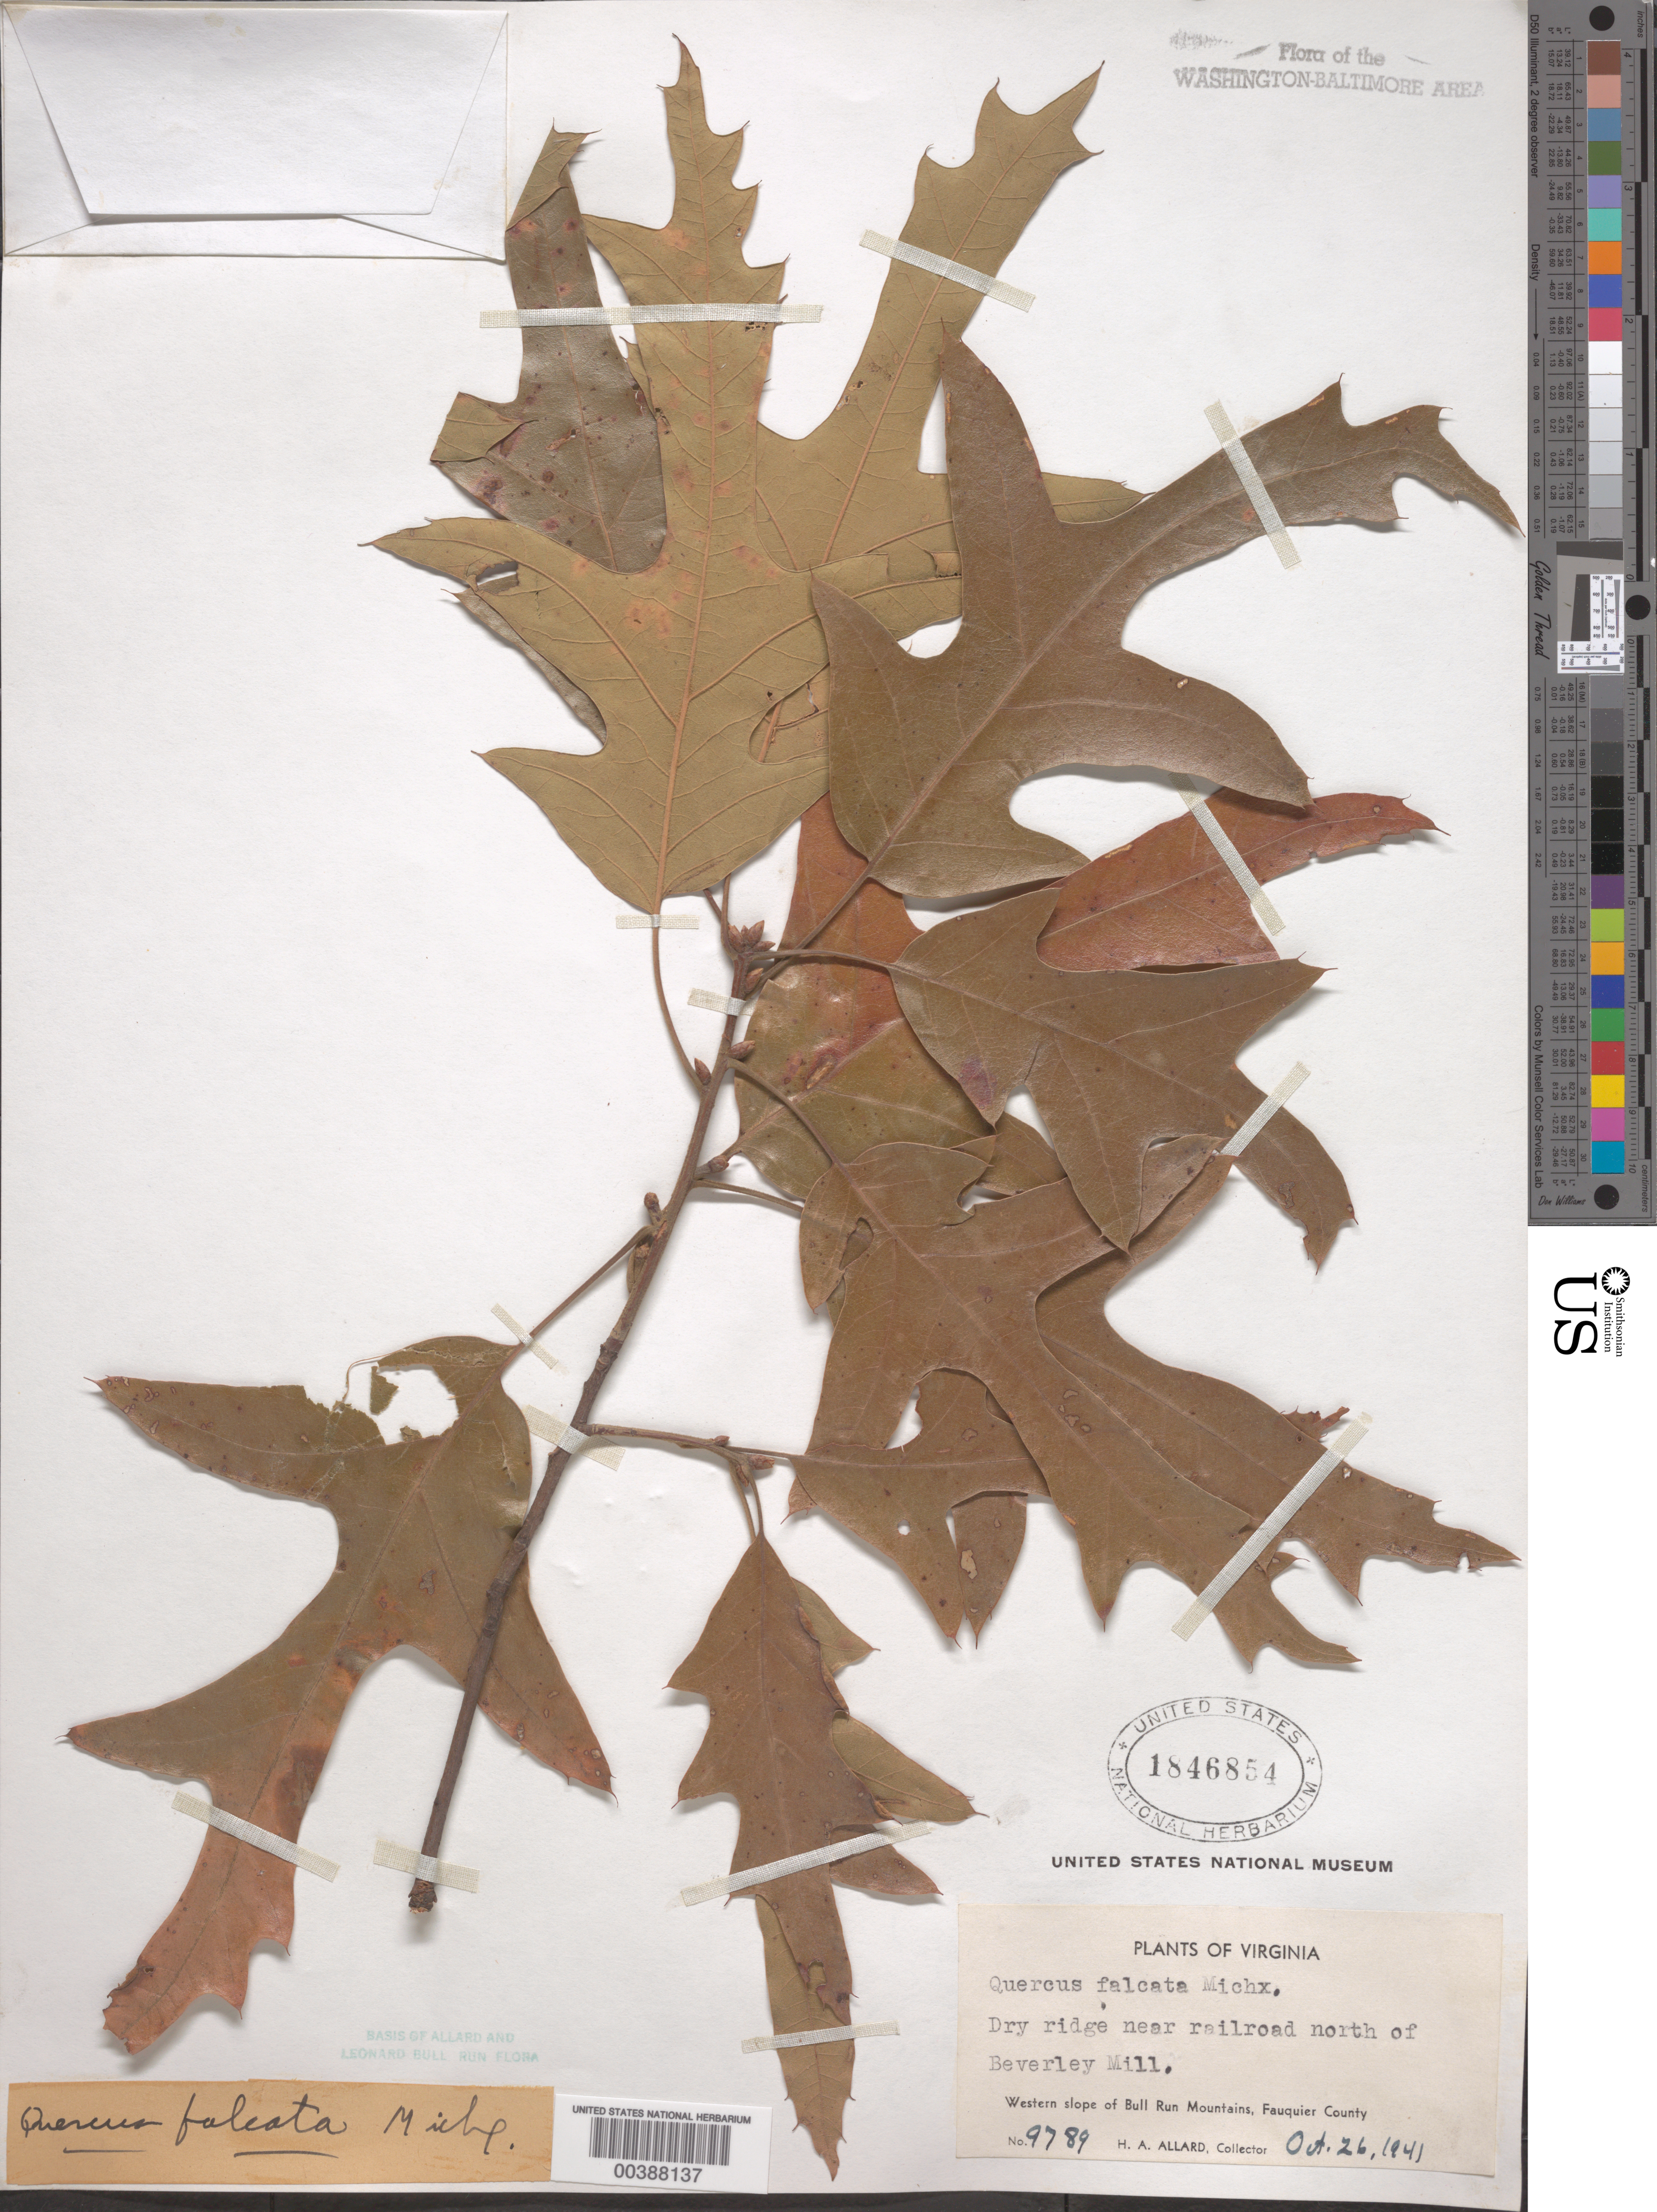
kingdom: Plantae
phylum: Tracheophyta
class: Magnoliopsida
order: Fagales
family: Fagaceae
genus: Quercus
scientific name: Quercus falcata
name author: Michx.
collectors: H. A. Allard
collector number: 9789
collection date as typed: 26 Oct 1941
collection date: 1941-10-26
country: United States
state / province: Virginia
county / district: Fauquier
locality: North of Beverley Mill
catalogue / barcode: US 1846854